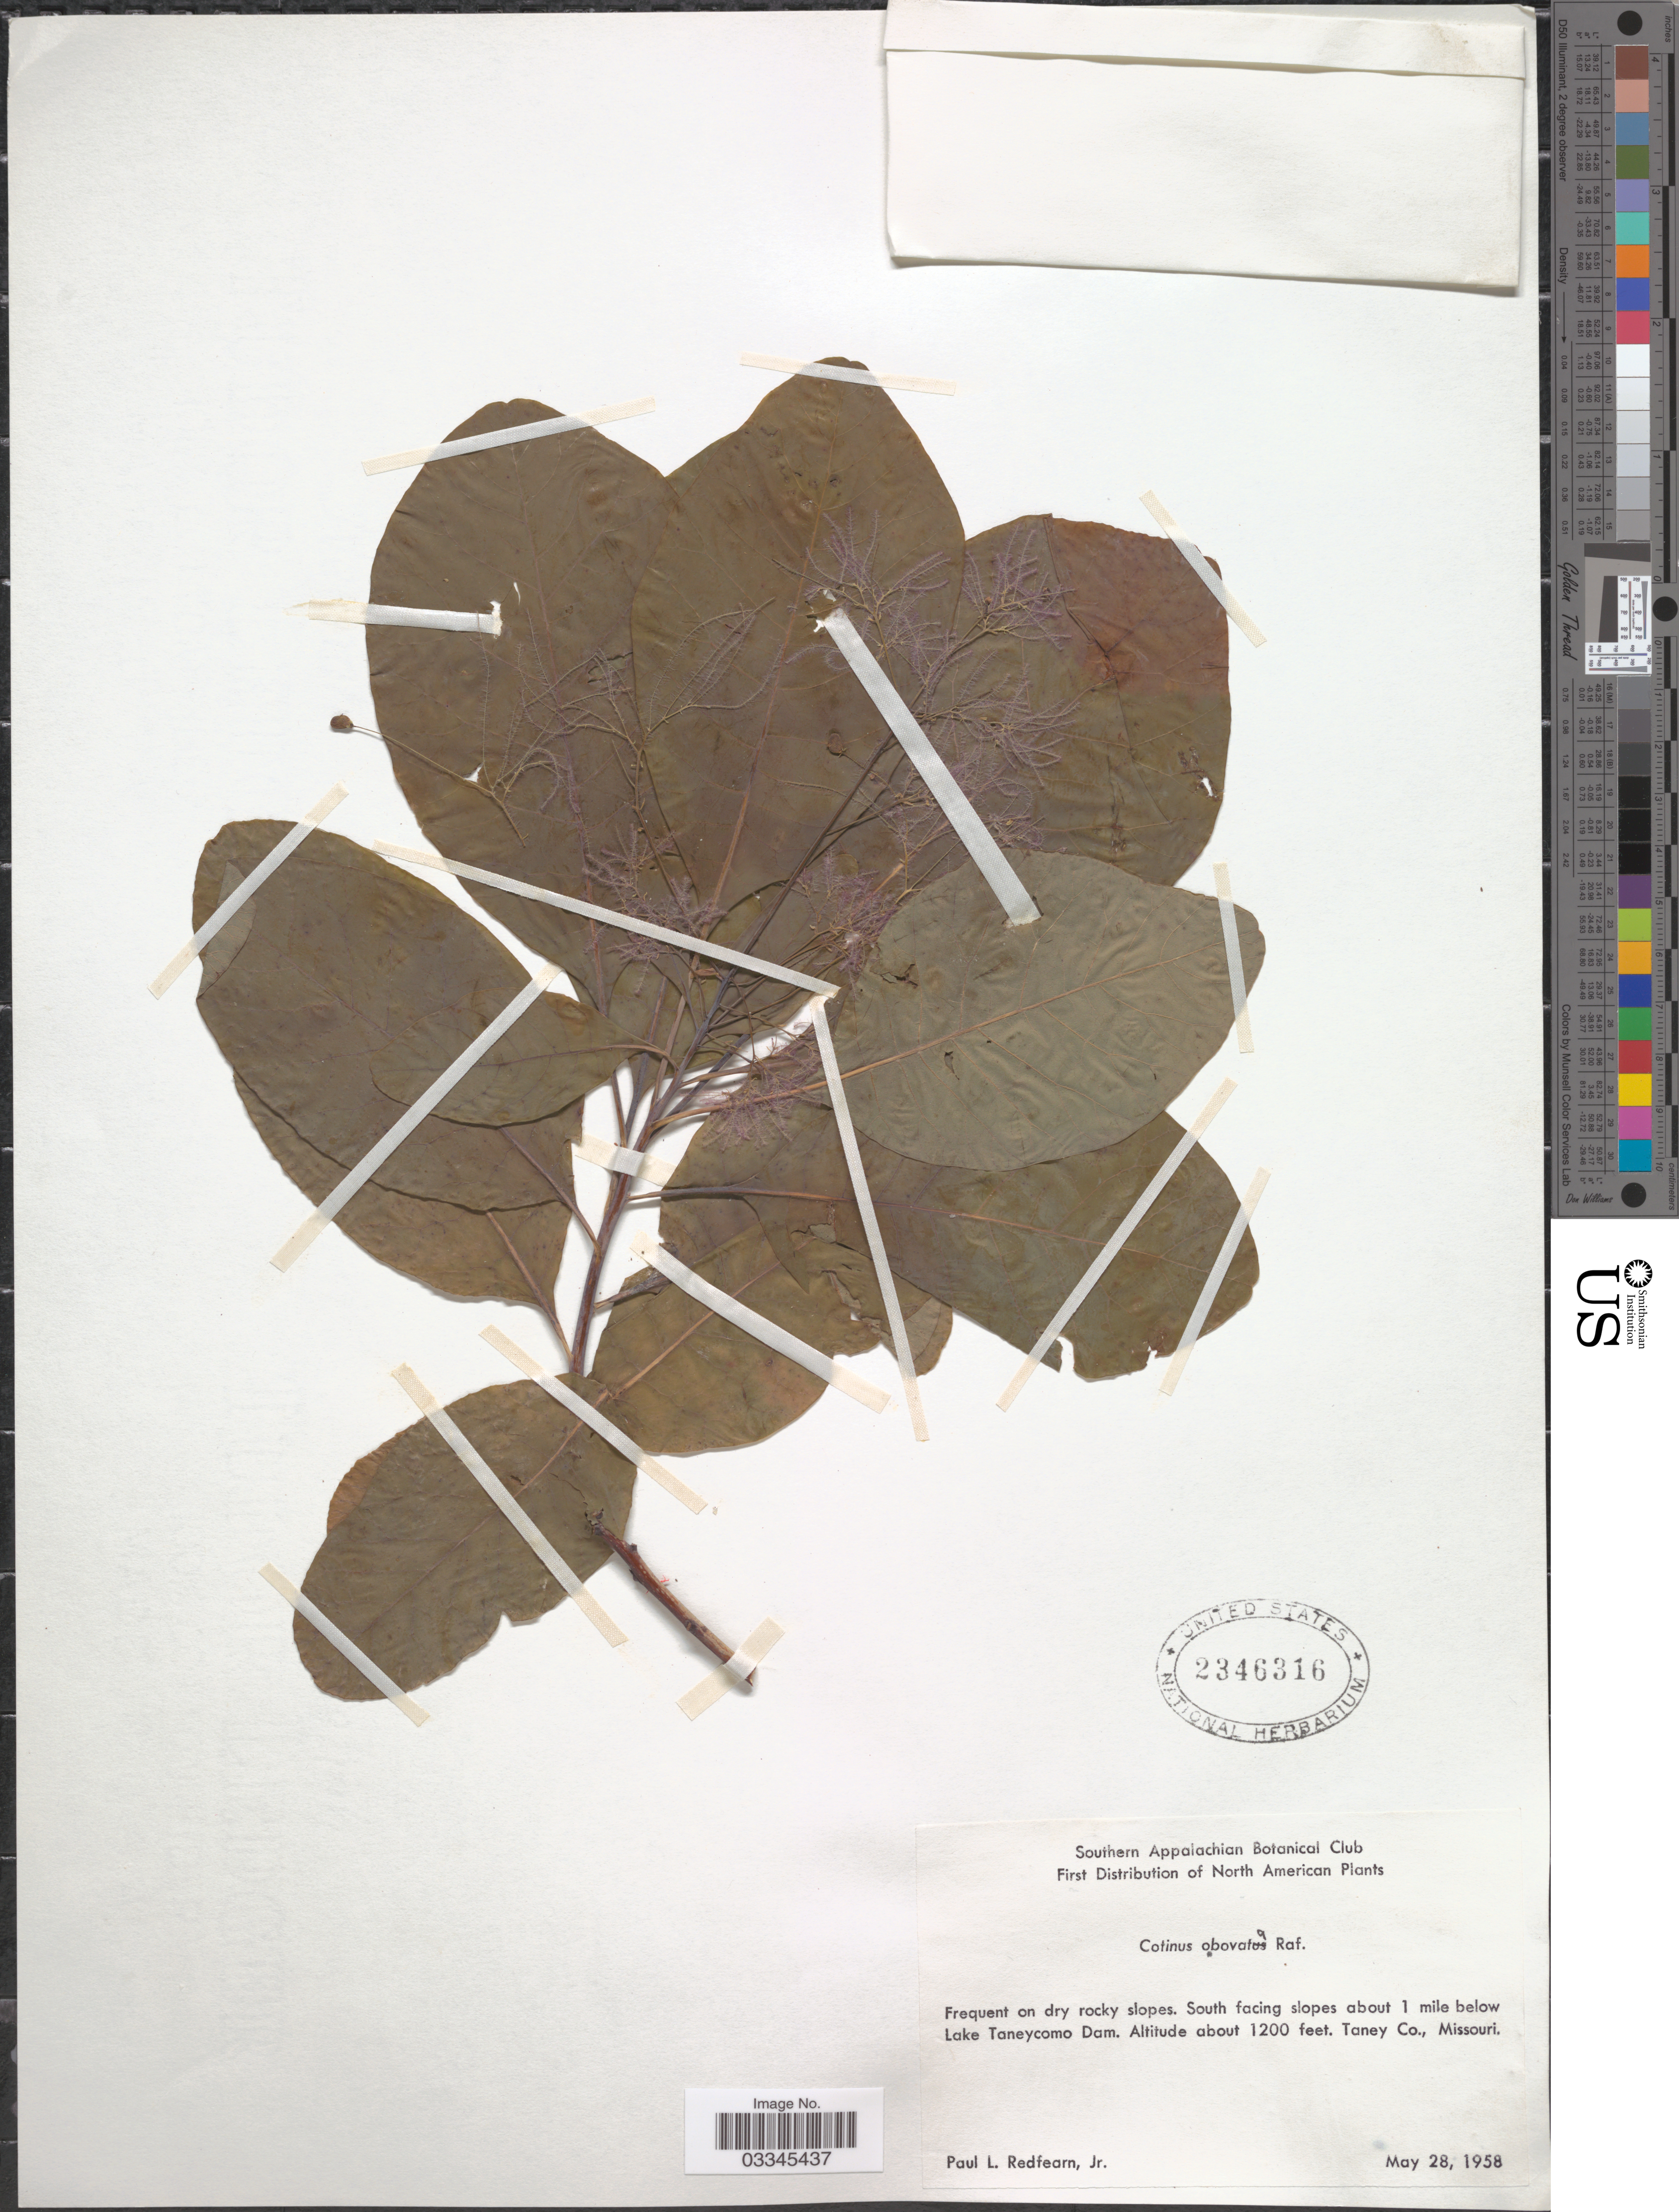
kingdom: Plantae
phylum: Tracheophyta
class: Magnoliopsida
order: Sapindales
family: Anacardiaceae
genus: Cotinus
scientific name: Cotinus obovatus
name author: Raf.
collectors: P. Redfearn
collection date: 1958-05-28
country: United States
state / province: Missouri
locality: South facing slopes about 1 mile below Lake Taneycomo Dam. Taney Co.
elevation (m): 366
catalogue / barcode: US 2346316